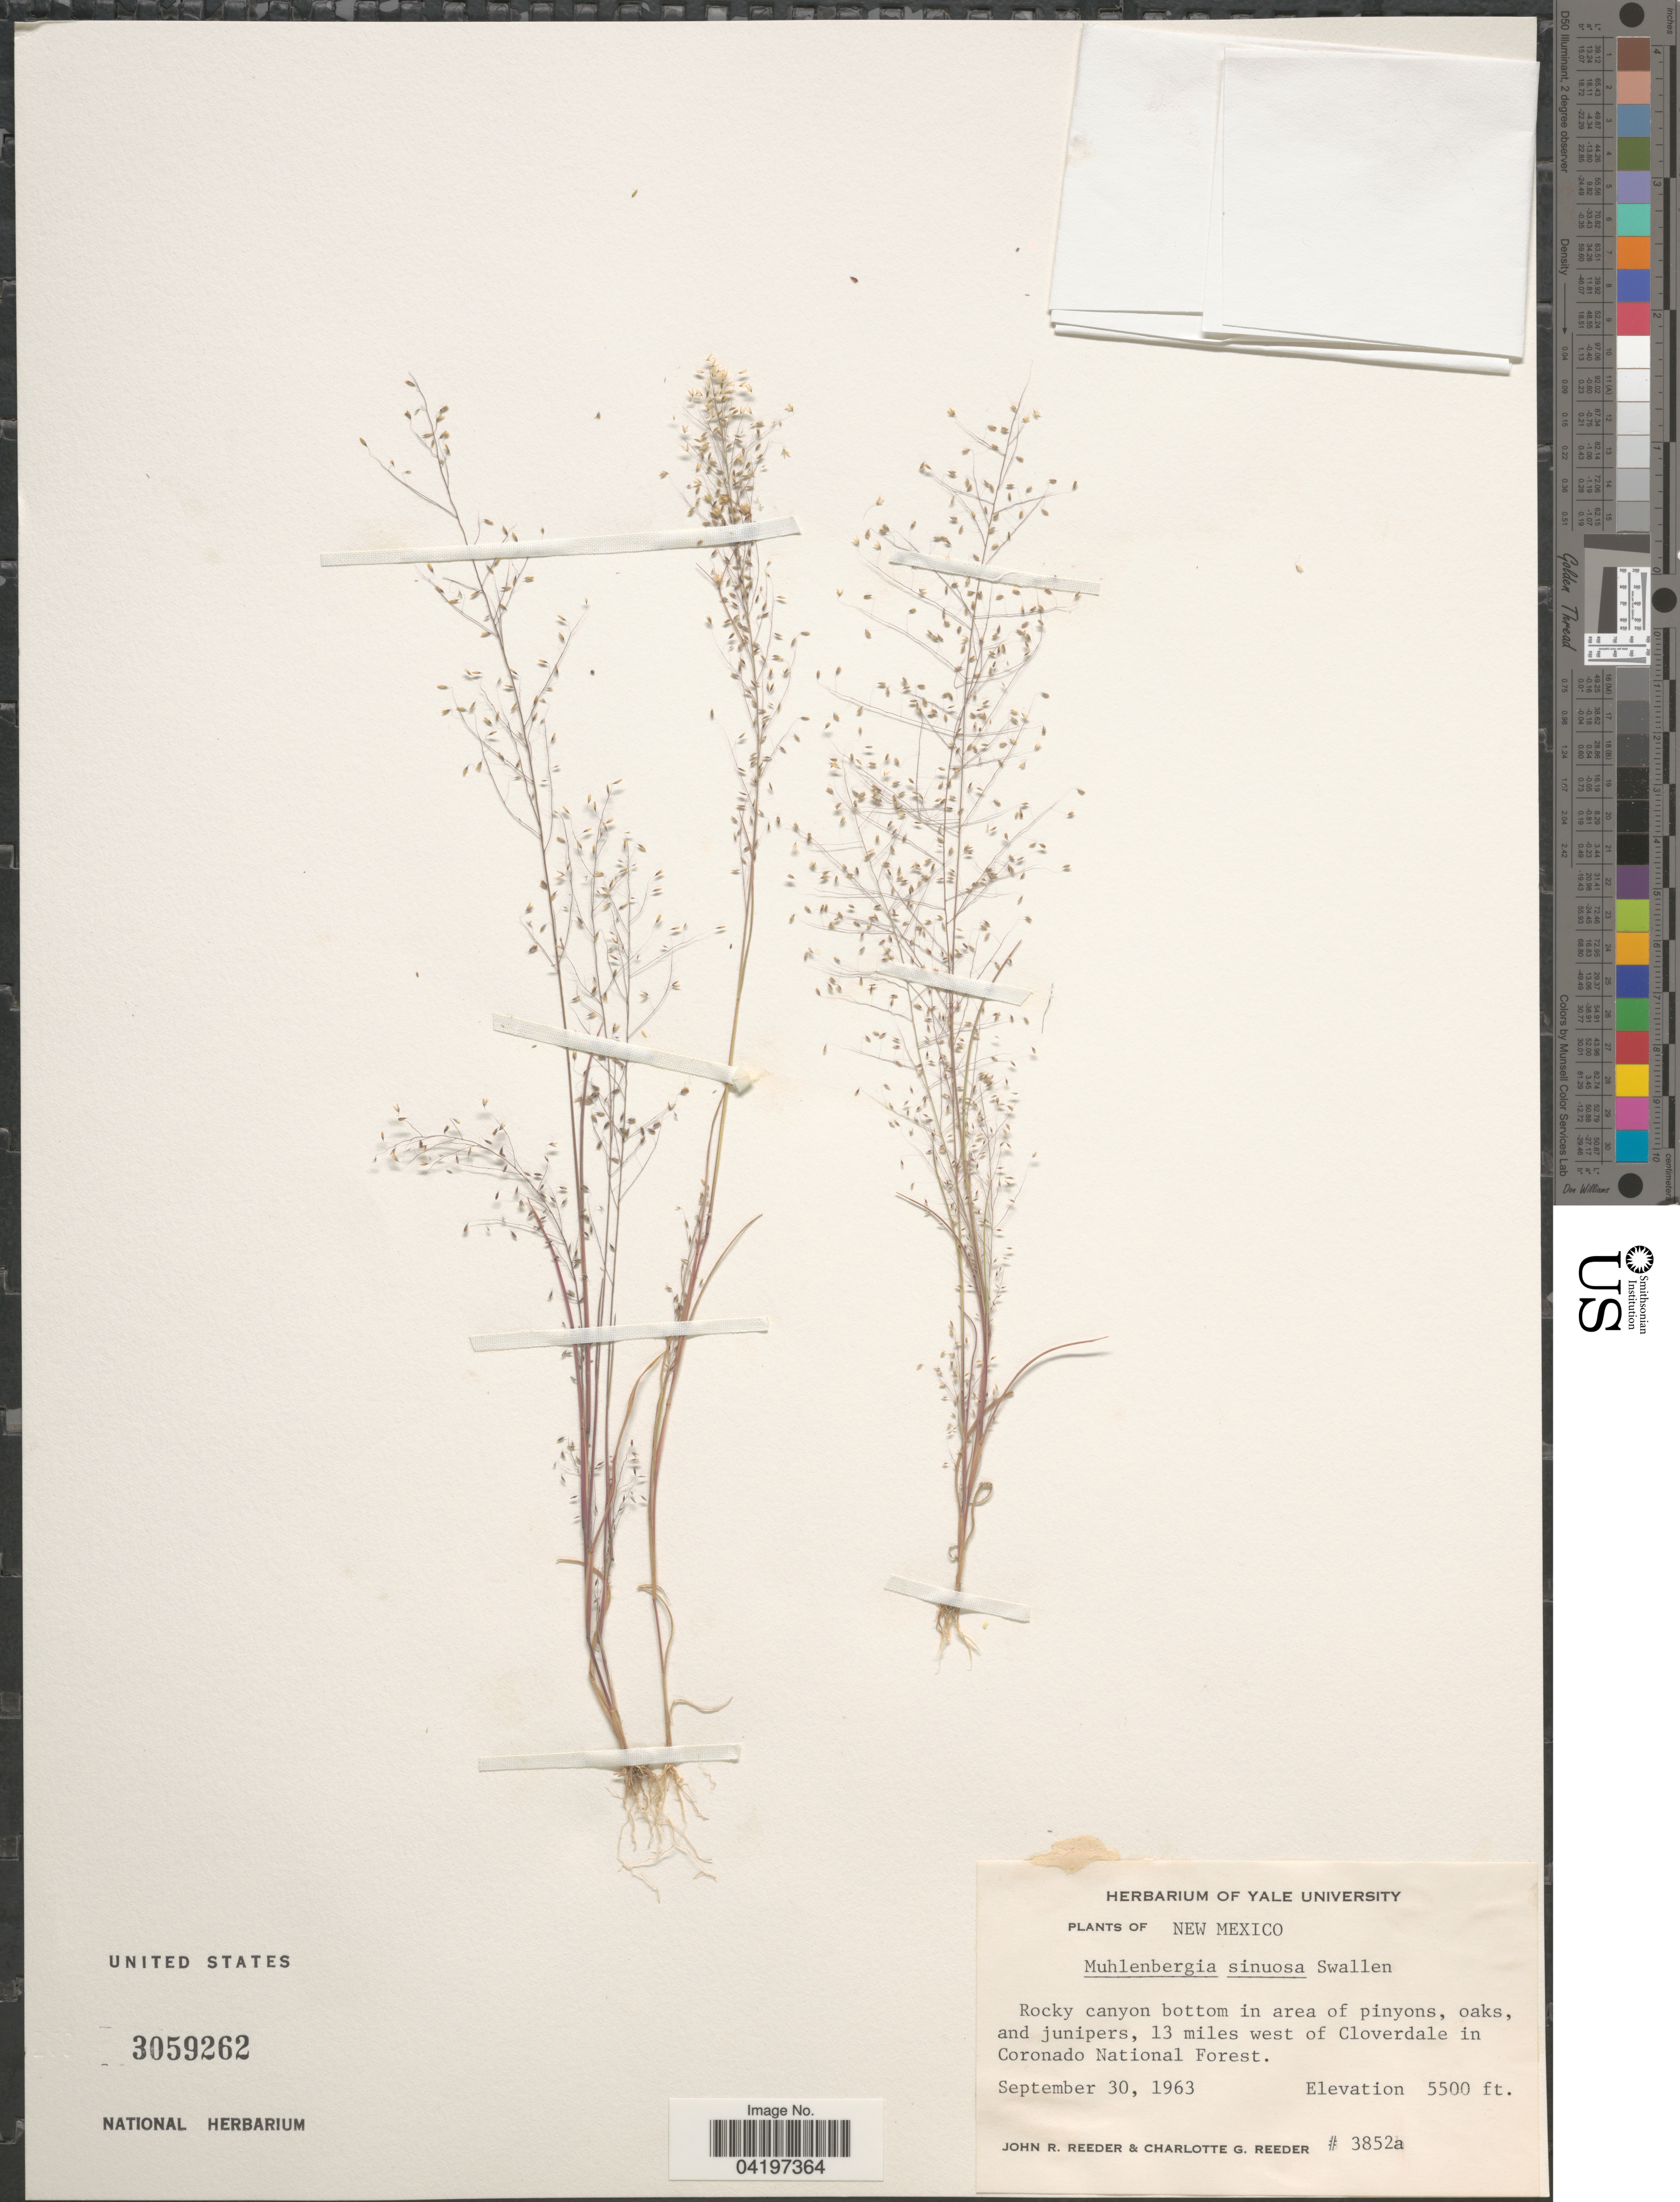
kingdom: Plantae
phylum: Tracheophyta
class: Liliopsida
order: Poales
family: Poaceae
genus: Muhlenbergia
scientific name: Muhlenbergia sinuosa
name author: Swallen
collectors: J. R. Reeder & C. G. Reeder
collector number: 3852a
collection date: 1963-09-30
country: United States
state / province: New Mexico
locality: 13 miles west of Cloverdale in Coronado National Forest.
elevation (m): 1676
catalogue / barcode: US 3059262